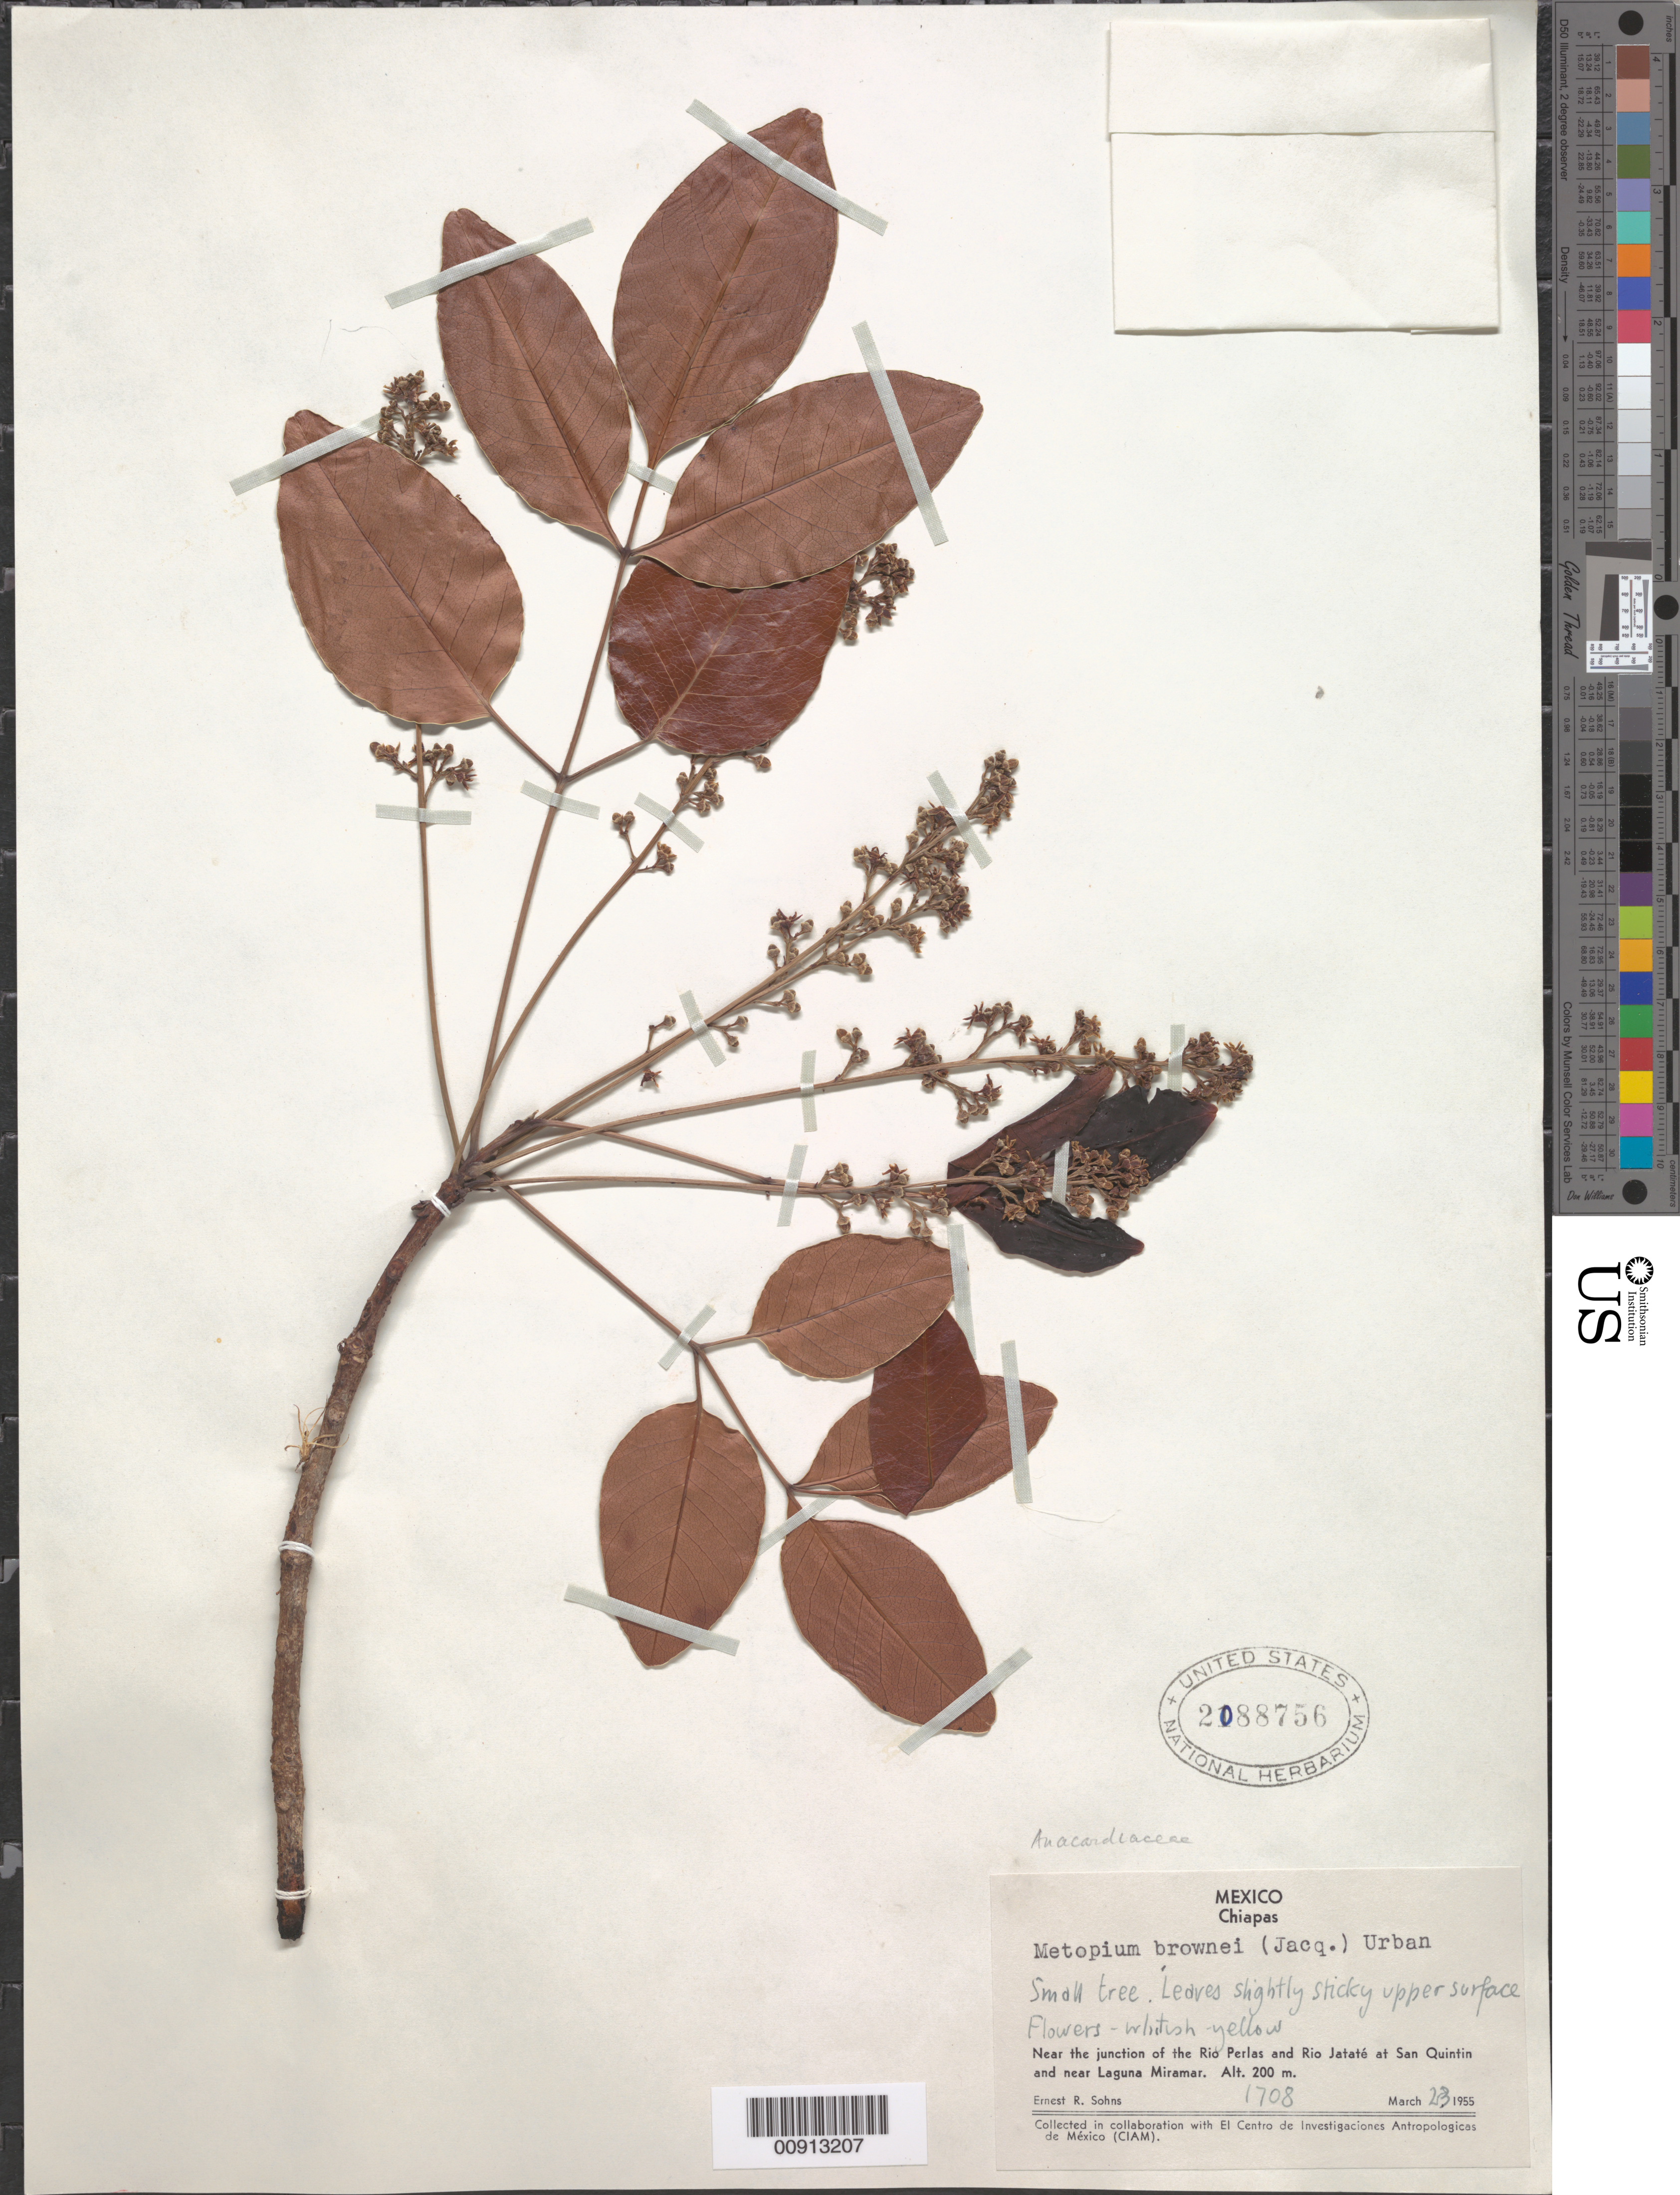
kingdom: Plantae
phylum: Tracheophyta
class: Magnoliopsida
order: Sapindales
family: Anacardiaceae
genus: Metopium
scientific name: Metopium brownei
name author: (Jacq.) Urb.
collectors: E. R. Sohns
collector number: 1708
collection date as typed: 23 Mar 1955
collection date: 1955-03-23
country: Mexico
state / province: Chiapas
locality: Near the junction of the Río Perlas and Río Jataté at San Quintin and near Laguna Miramar. Chiapas.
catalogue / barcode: US 2088756